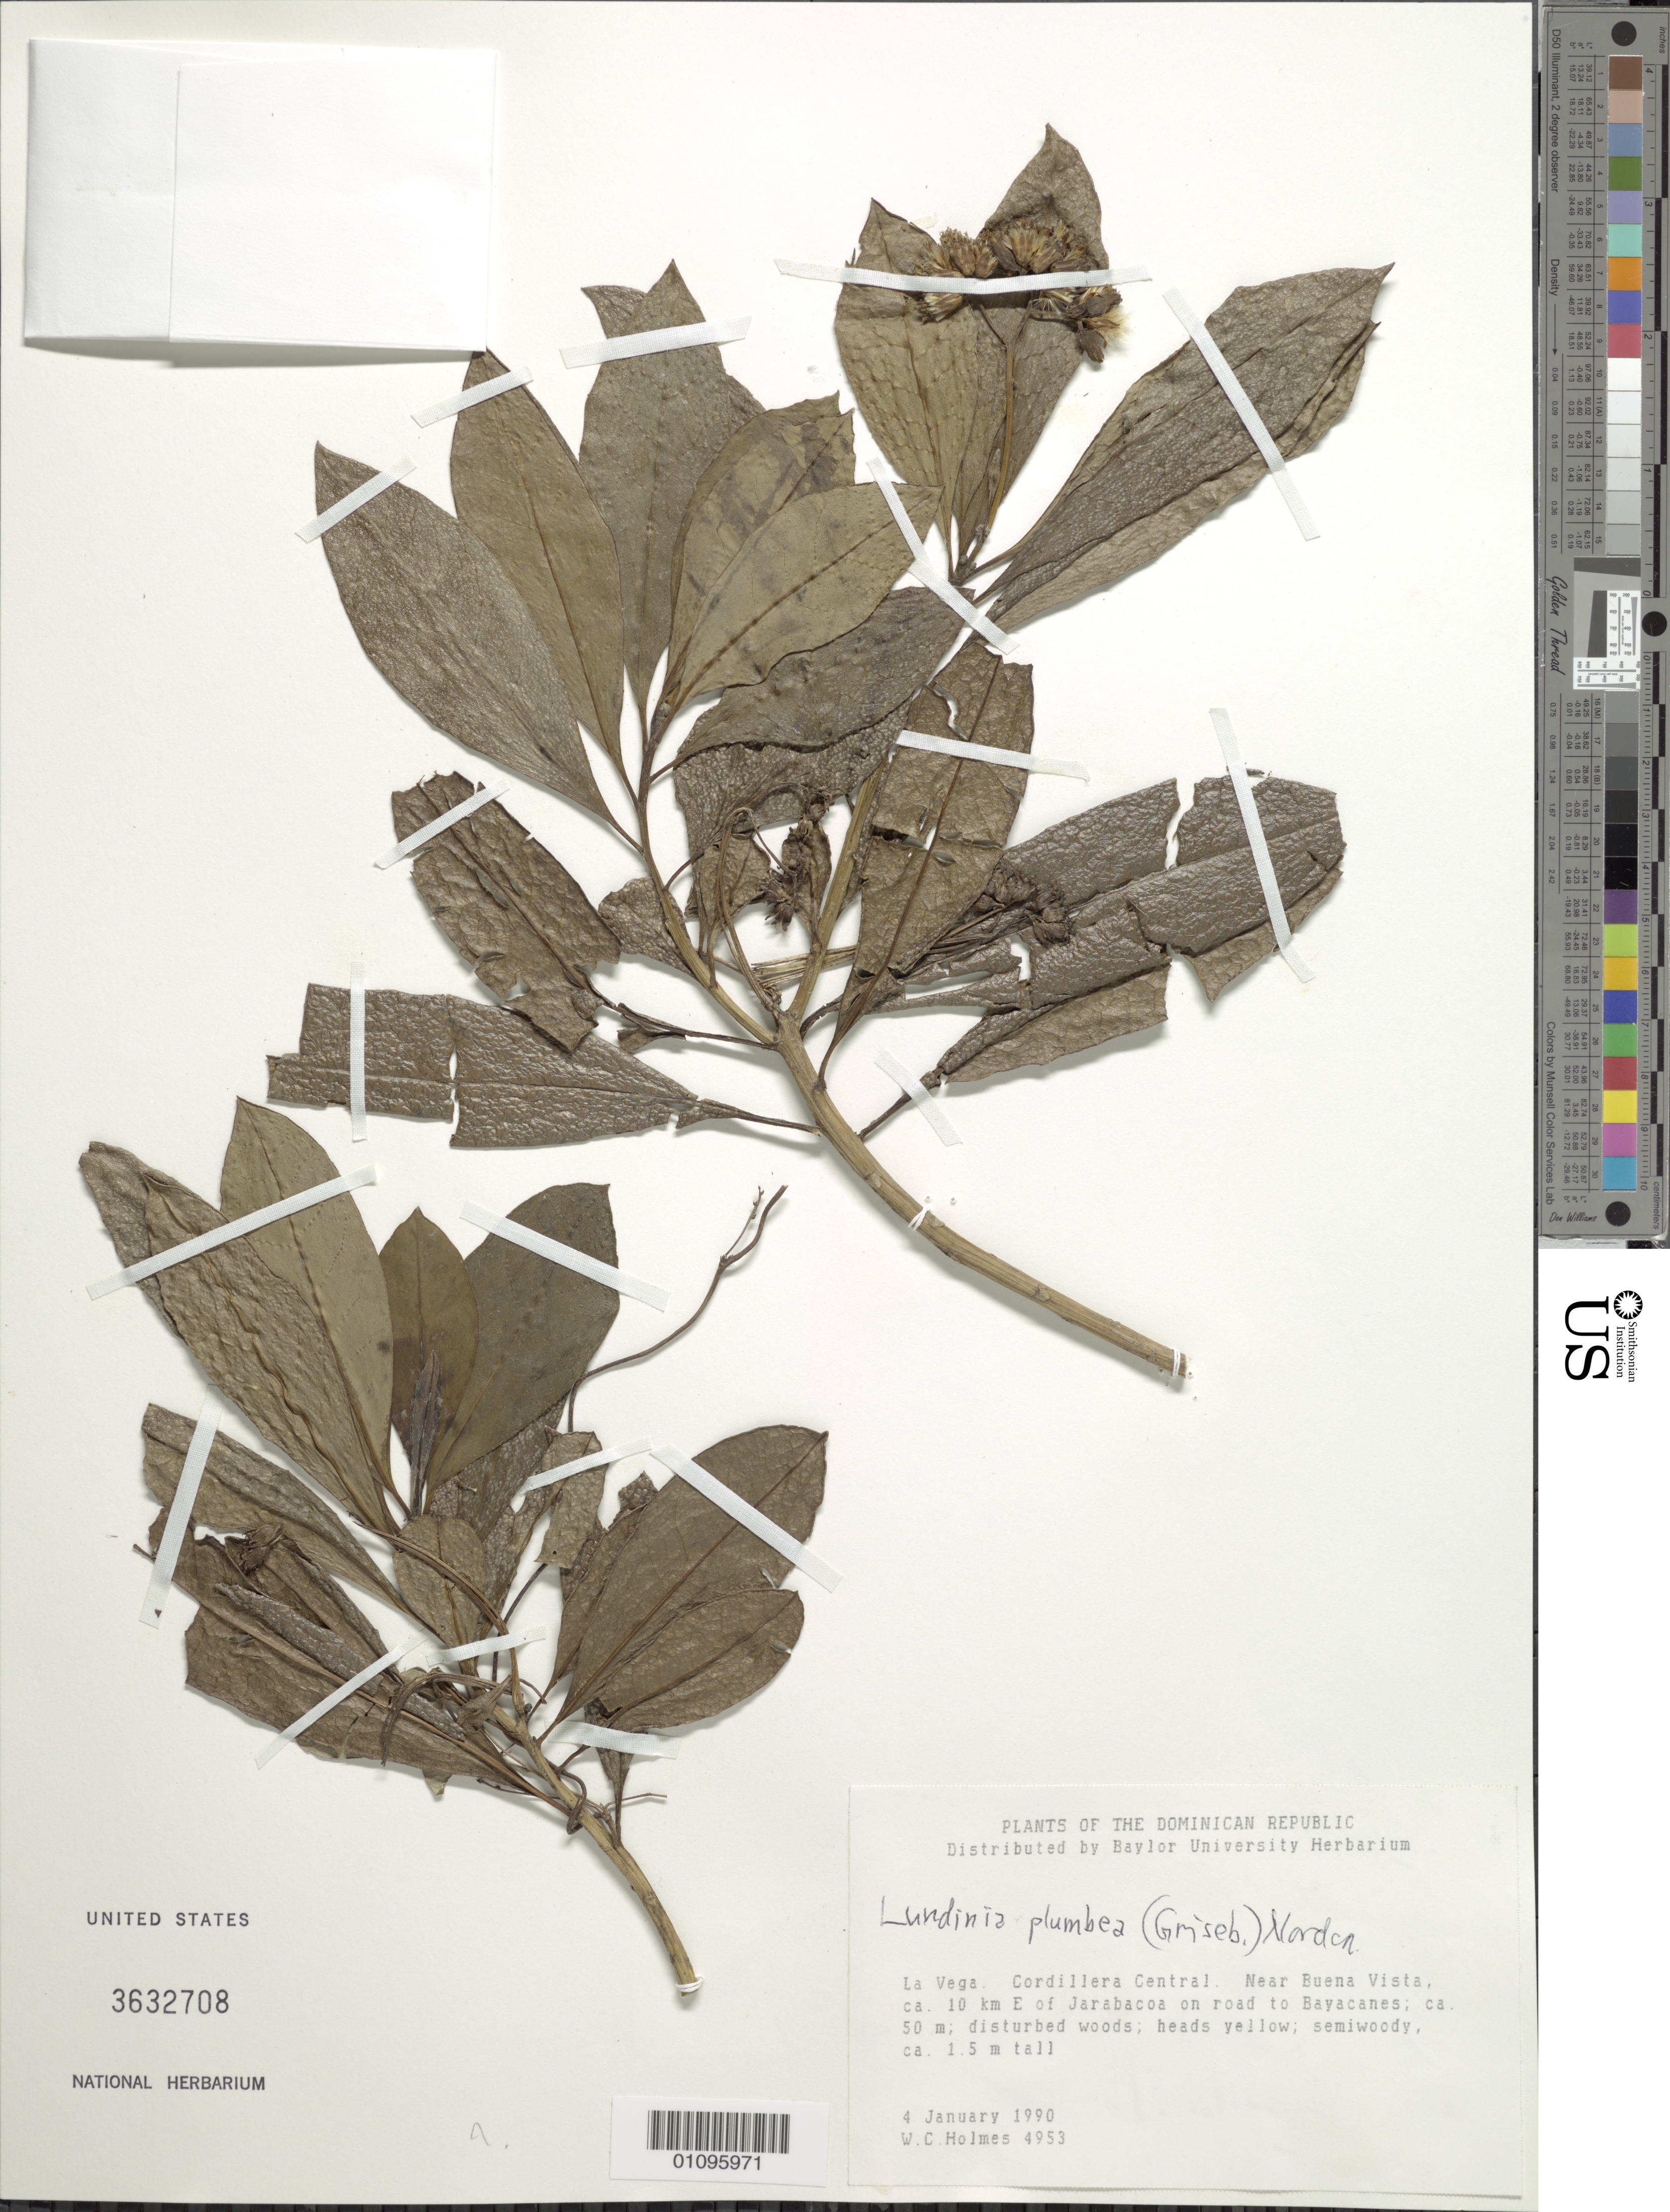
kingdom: Plantae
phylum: Tracheophyta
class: Magnoliopsida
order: Asterales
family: Asteraceae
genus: Senecio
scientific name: Senecio plumbeus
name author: Griseb.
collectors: W. C. Holmes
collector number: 4953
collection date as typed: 04 Jan 1990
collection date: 1990-01-04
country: Dominican Republic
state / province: La Vega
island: Hispaniola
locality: Cordillera Central, near Buen Vista, ca. 10 km E of Jarabacoa on road to Bayacanes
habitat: Disturbed woods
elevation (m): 50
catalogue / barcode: US 3632708